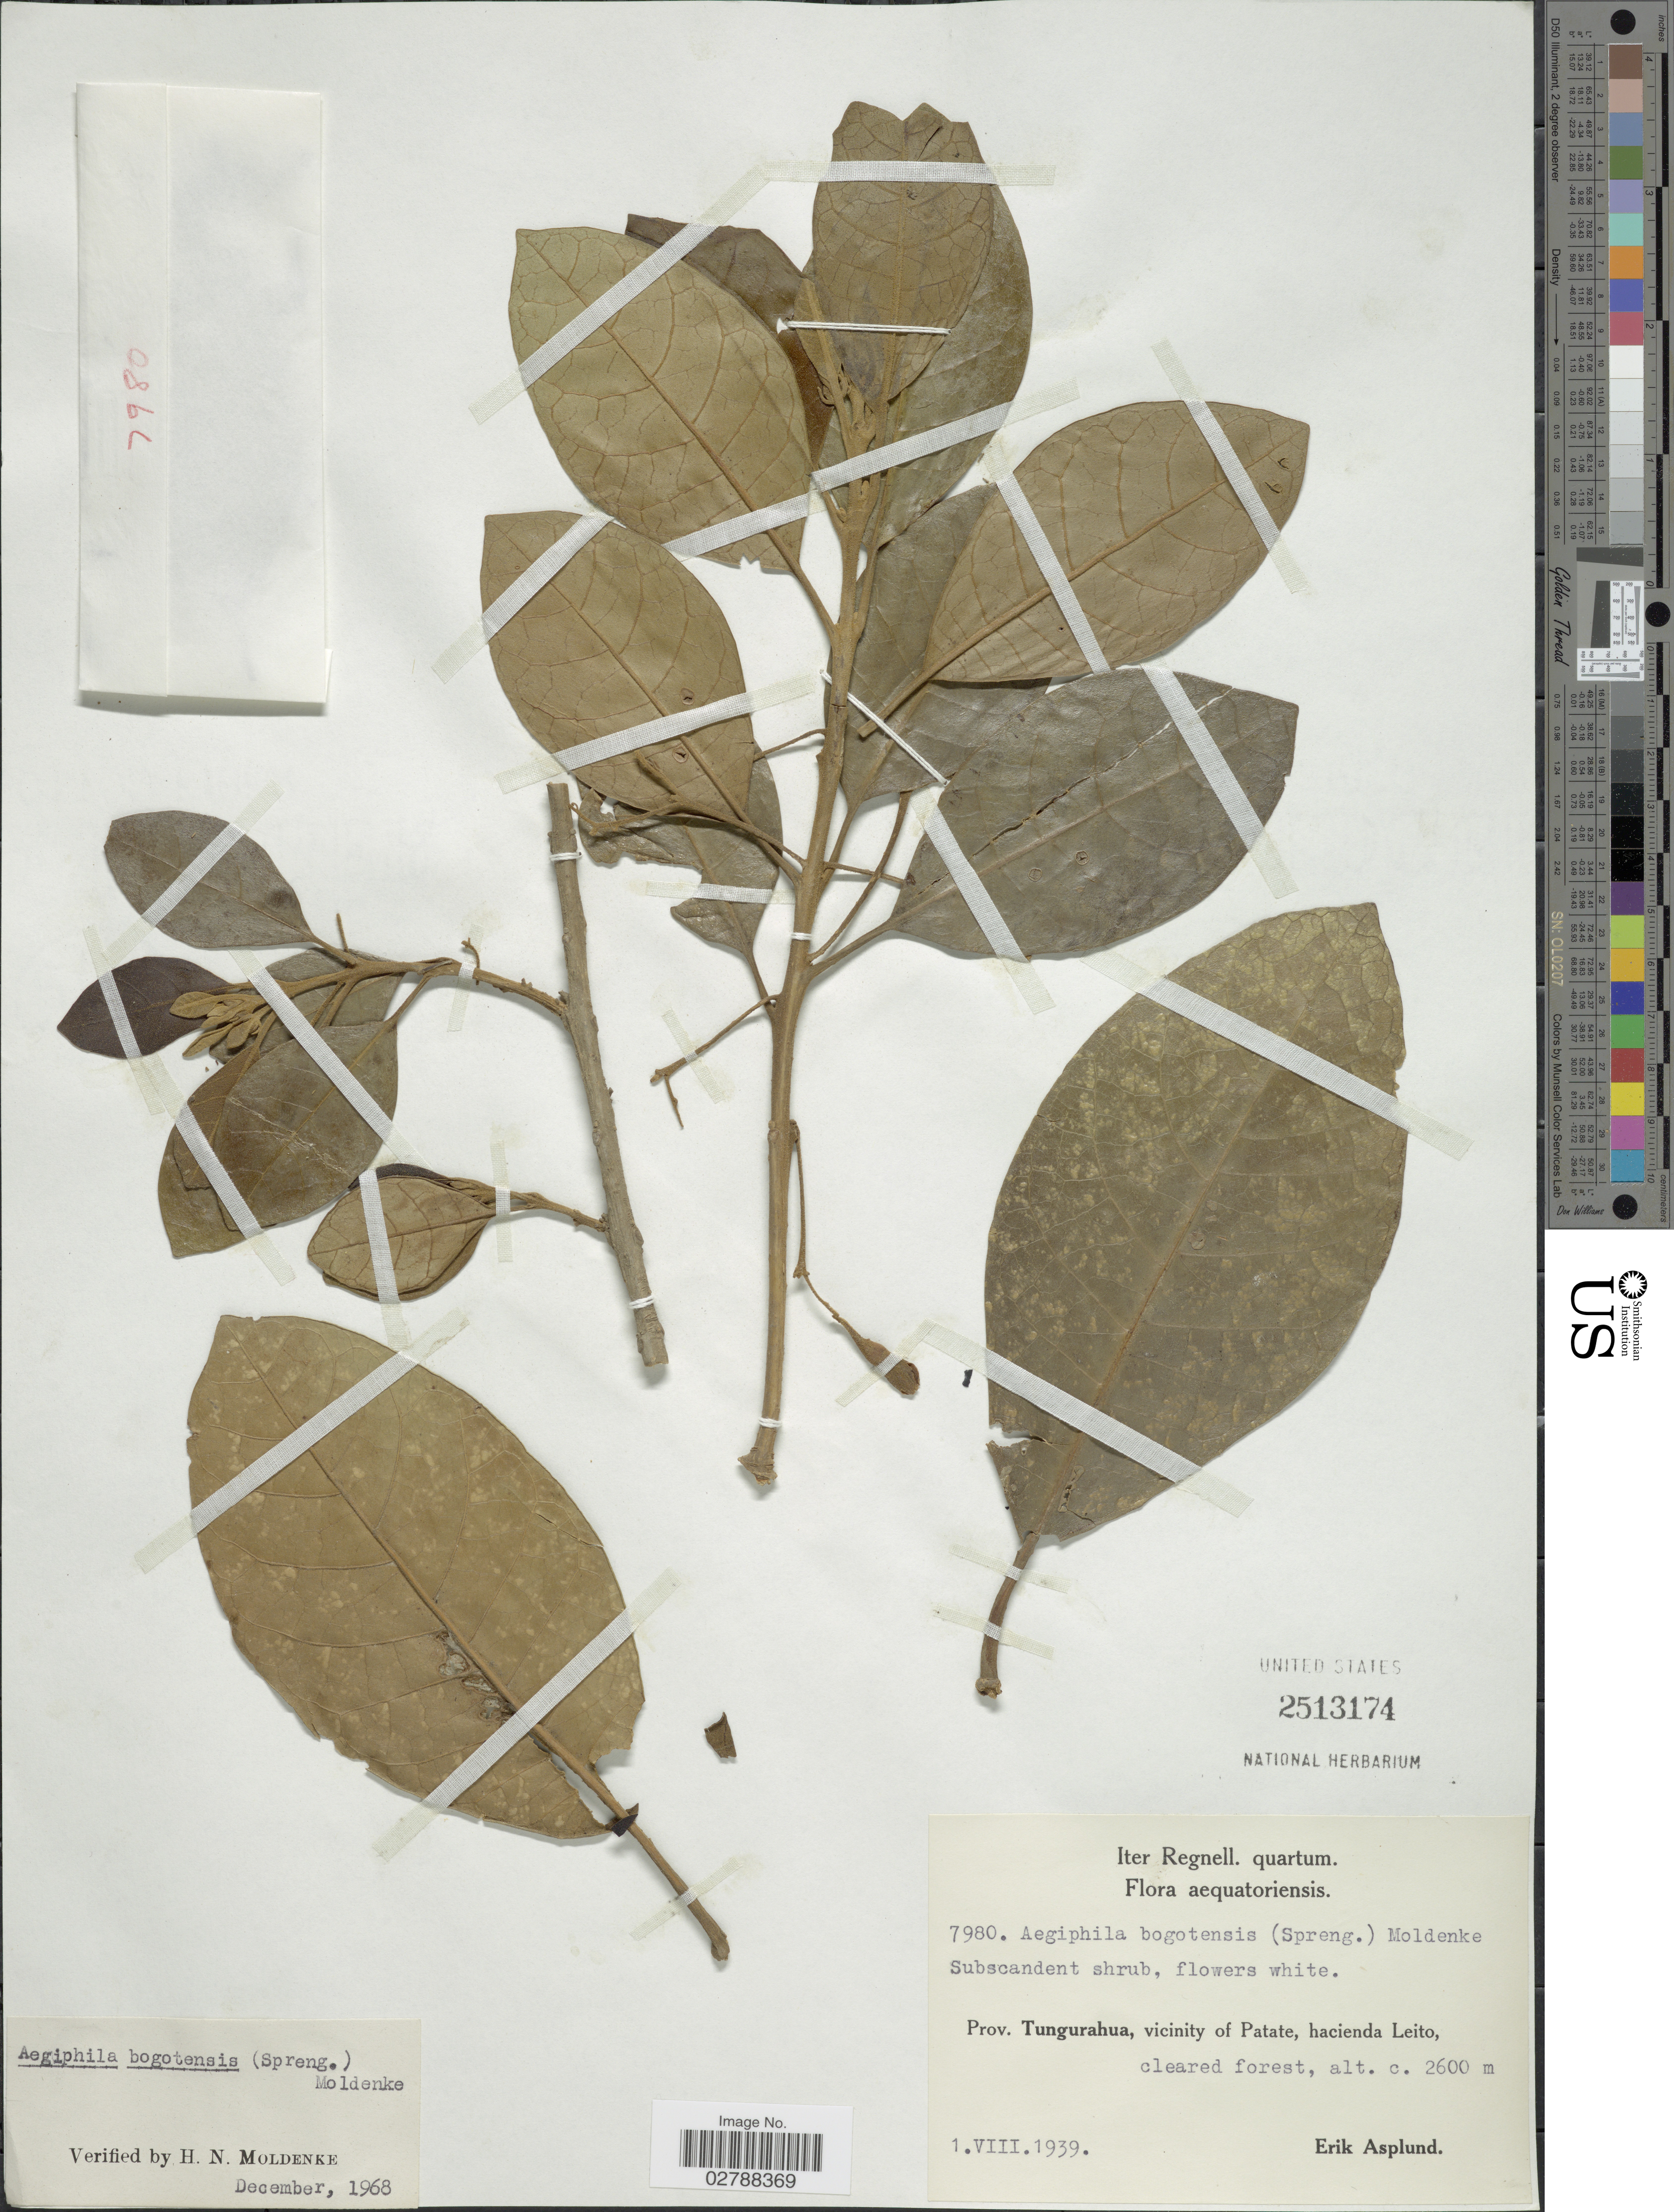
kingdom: Plantae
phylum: Tracheophyta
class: Magnoliopsida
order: Lamiales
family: Lamiaceae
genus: Aegiphila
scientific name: Aegiphila bogotensis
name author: (Spreng.) Moldenke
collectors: E. Asplund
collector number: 7980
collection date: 1939-08-01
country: Ecuador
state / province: Tungurahua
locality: Aequatoriensis, vicinity of Patate, hacienda Leito.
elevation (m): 2600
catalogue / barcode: US 2513174